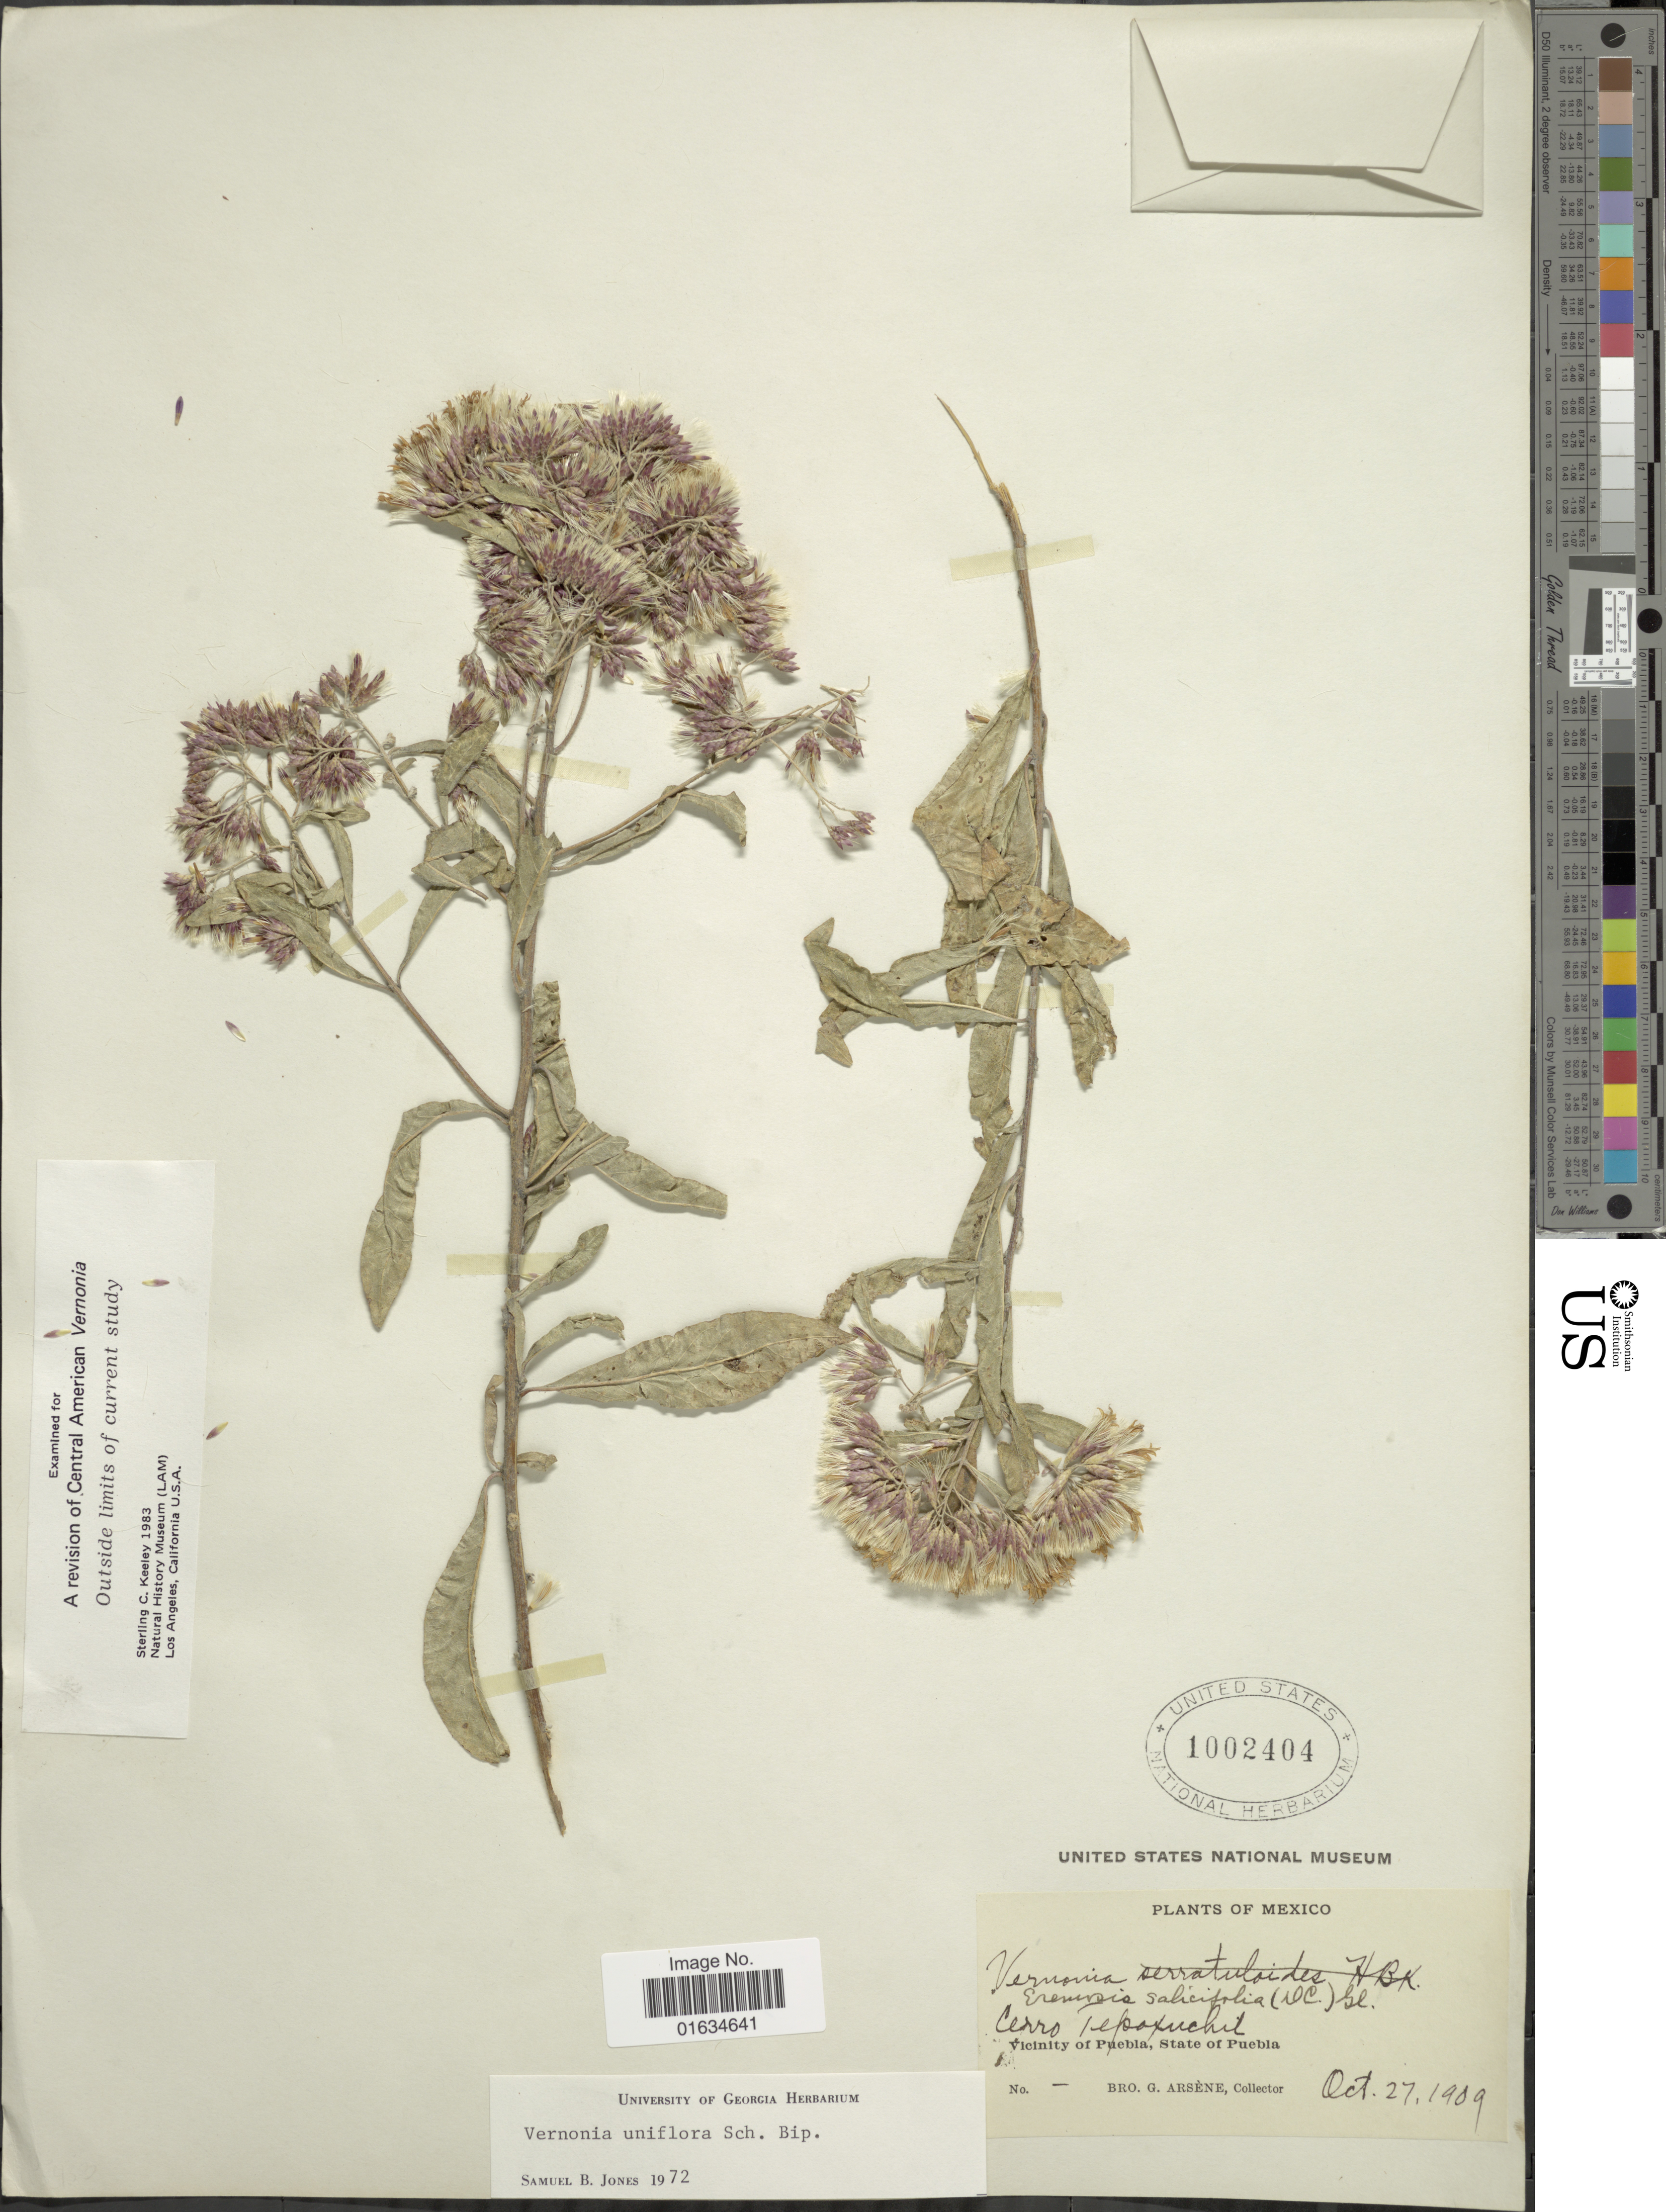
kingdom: Plantae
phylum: Tracheophyta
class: Magnoliopsida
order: Asterales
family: Asteraceae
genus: Critoniopsis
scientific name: Critoniopsis salicifolia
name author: (DC.) H. Rob.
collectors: Bro. G. Arsène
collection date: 1909-10-27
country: Mexico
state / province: Puebla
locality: Cerro Tepoxuchil, vicinity of Puebla.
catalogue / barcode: US 1002404